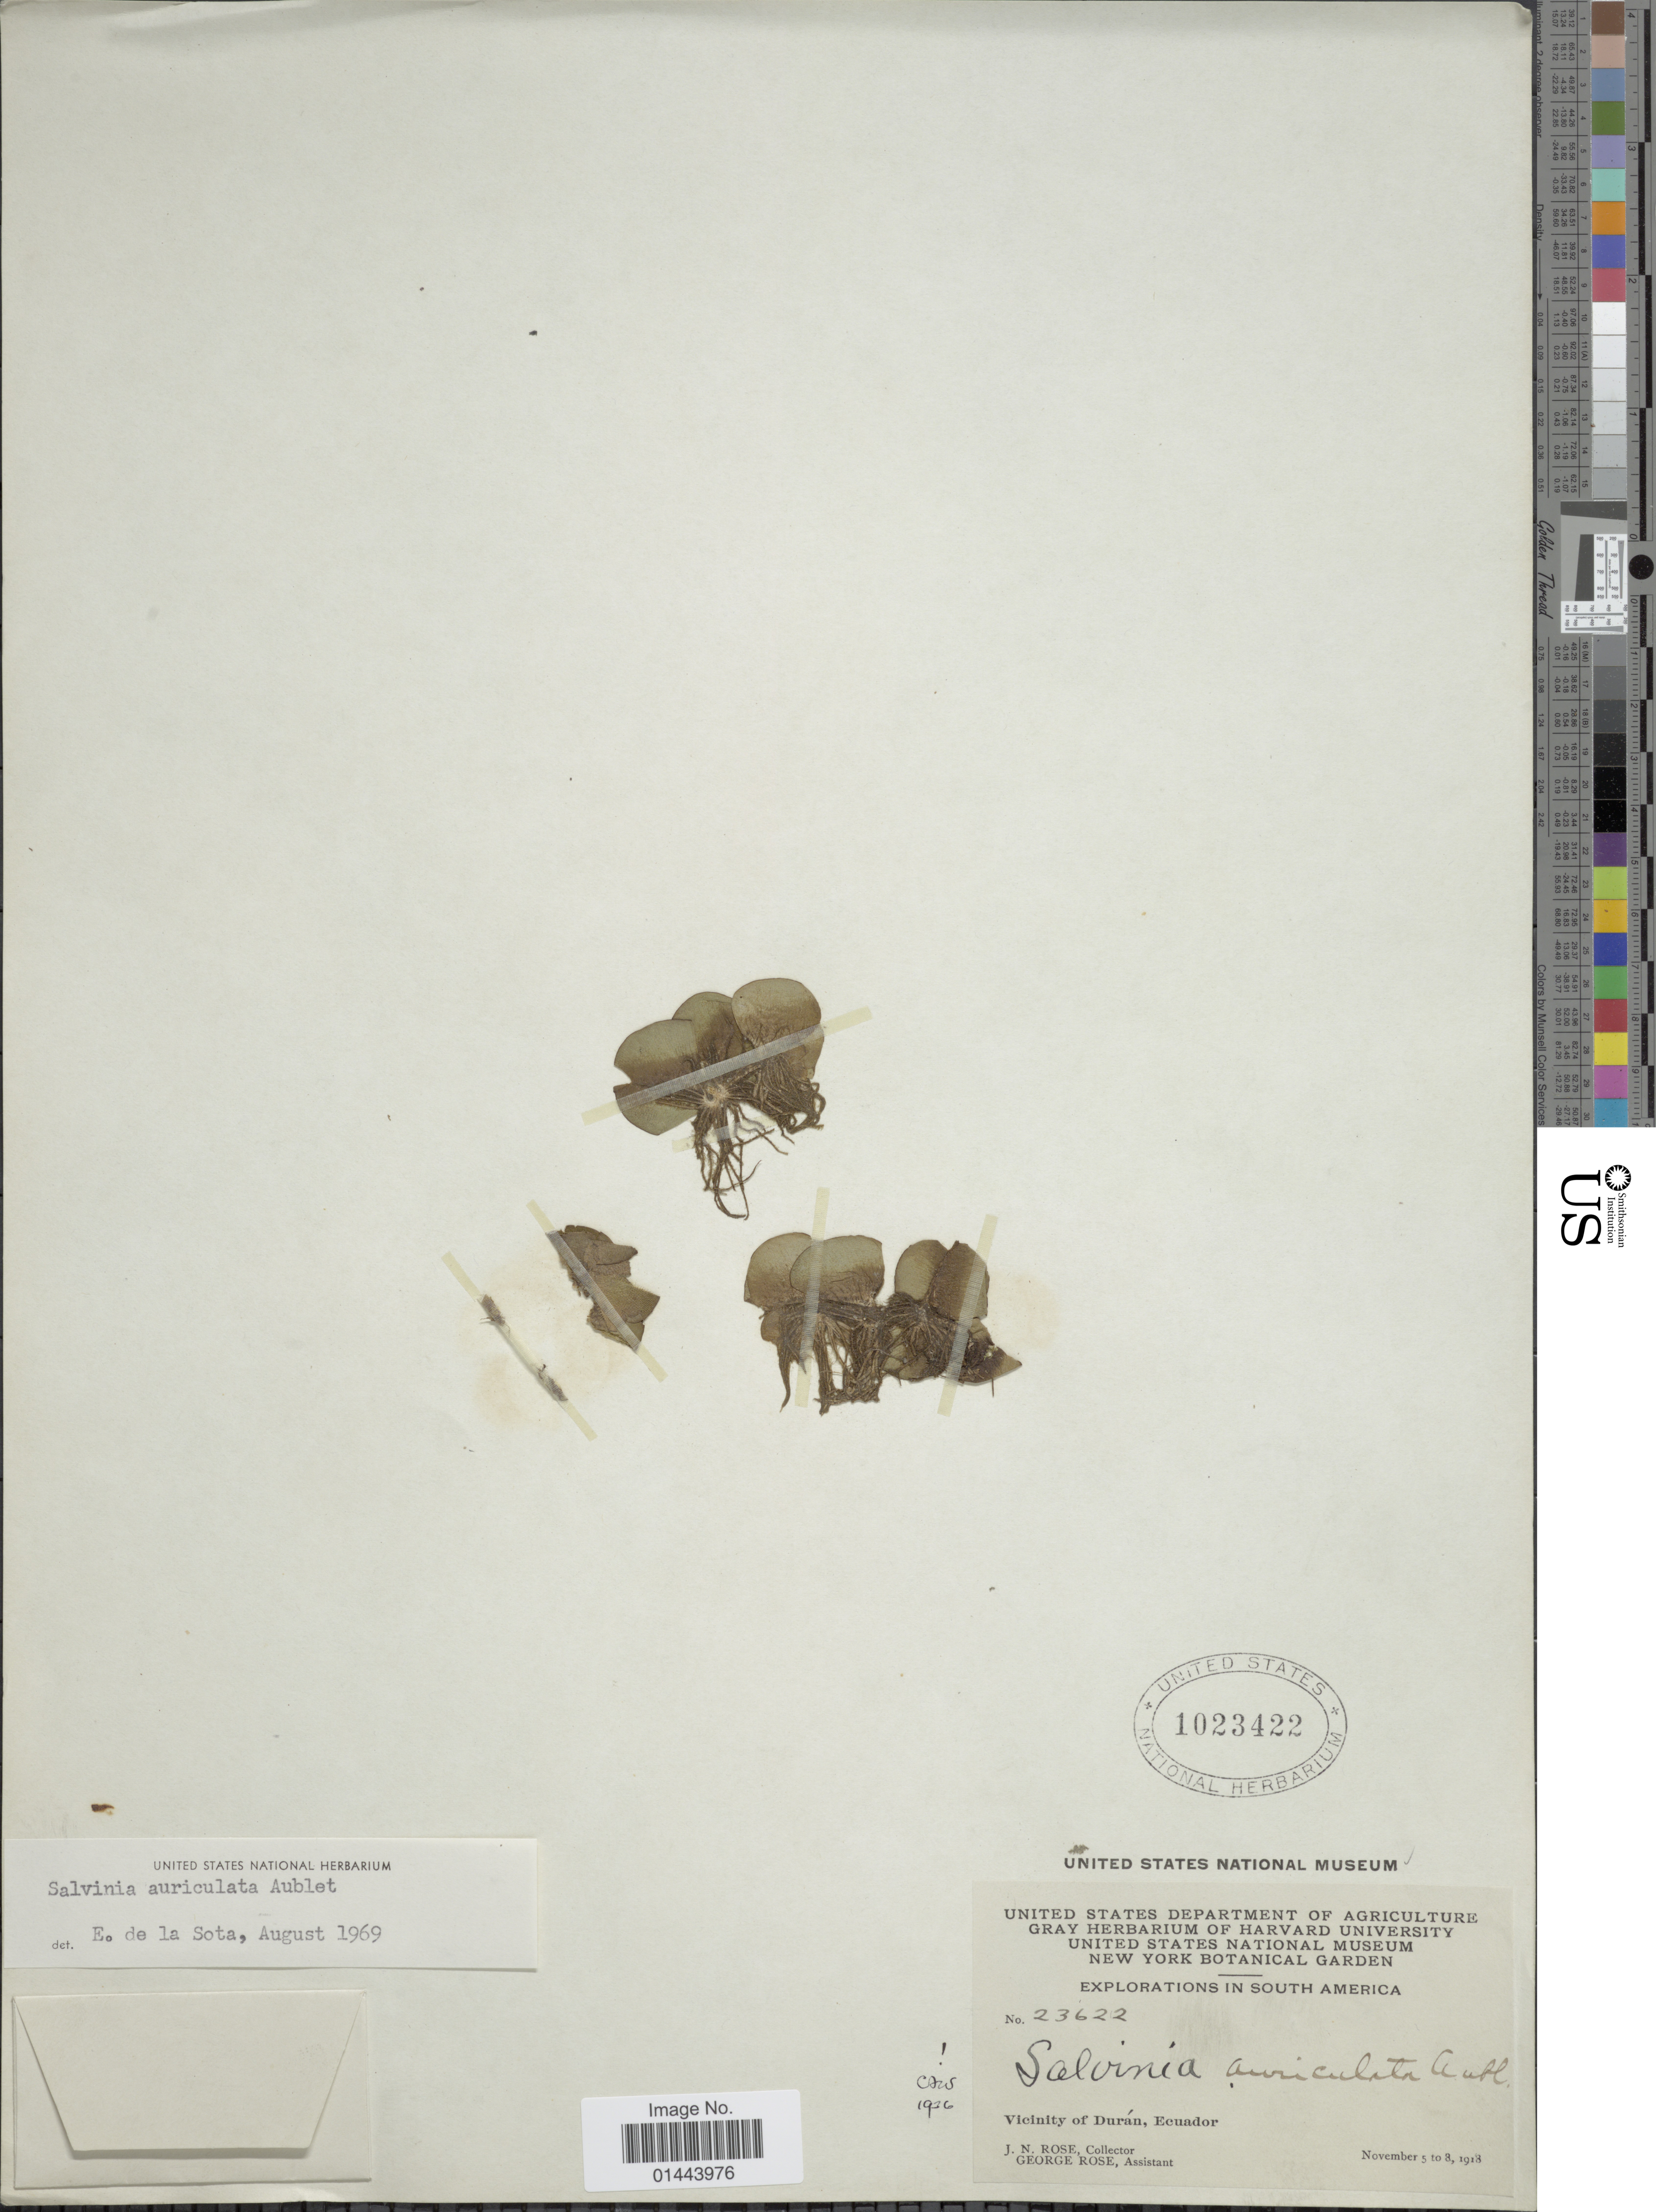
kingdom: Plantae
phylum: Tracheophyta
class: Polypodiopsida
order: Salviniales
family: Salviniaceae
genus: Salvinia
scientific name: Salvinia auriculata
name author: Aubl.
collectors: J. N. Rose & G. Rose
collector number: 23622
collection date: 1918-11-05/1918-11-08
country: Ecuador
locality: South America, vicinity of Durán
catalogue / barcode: US 1023422